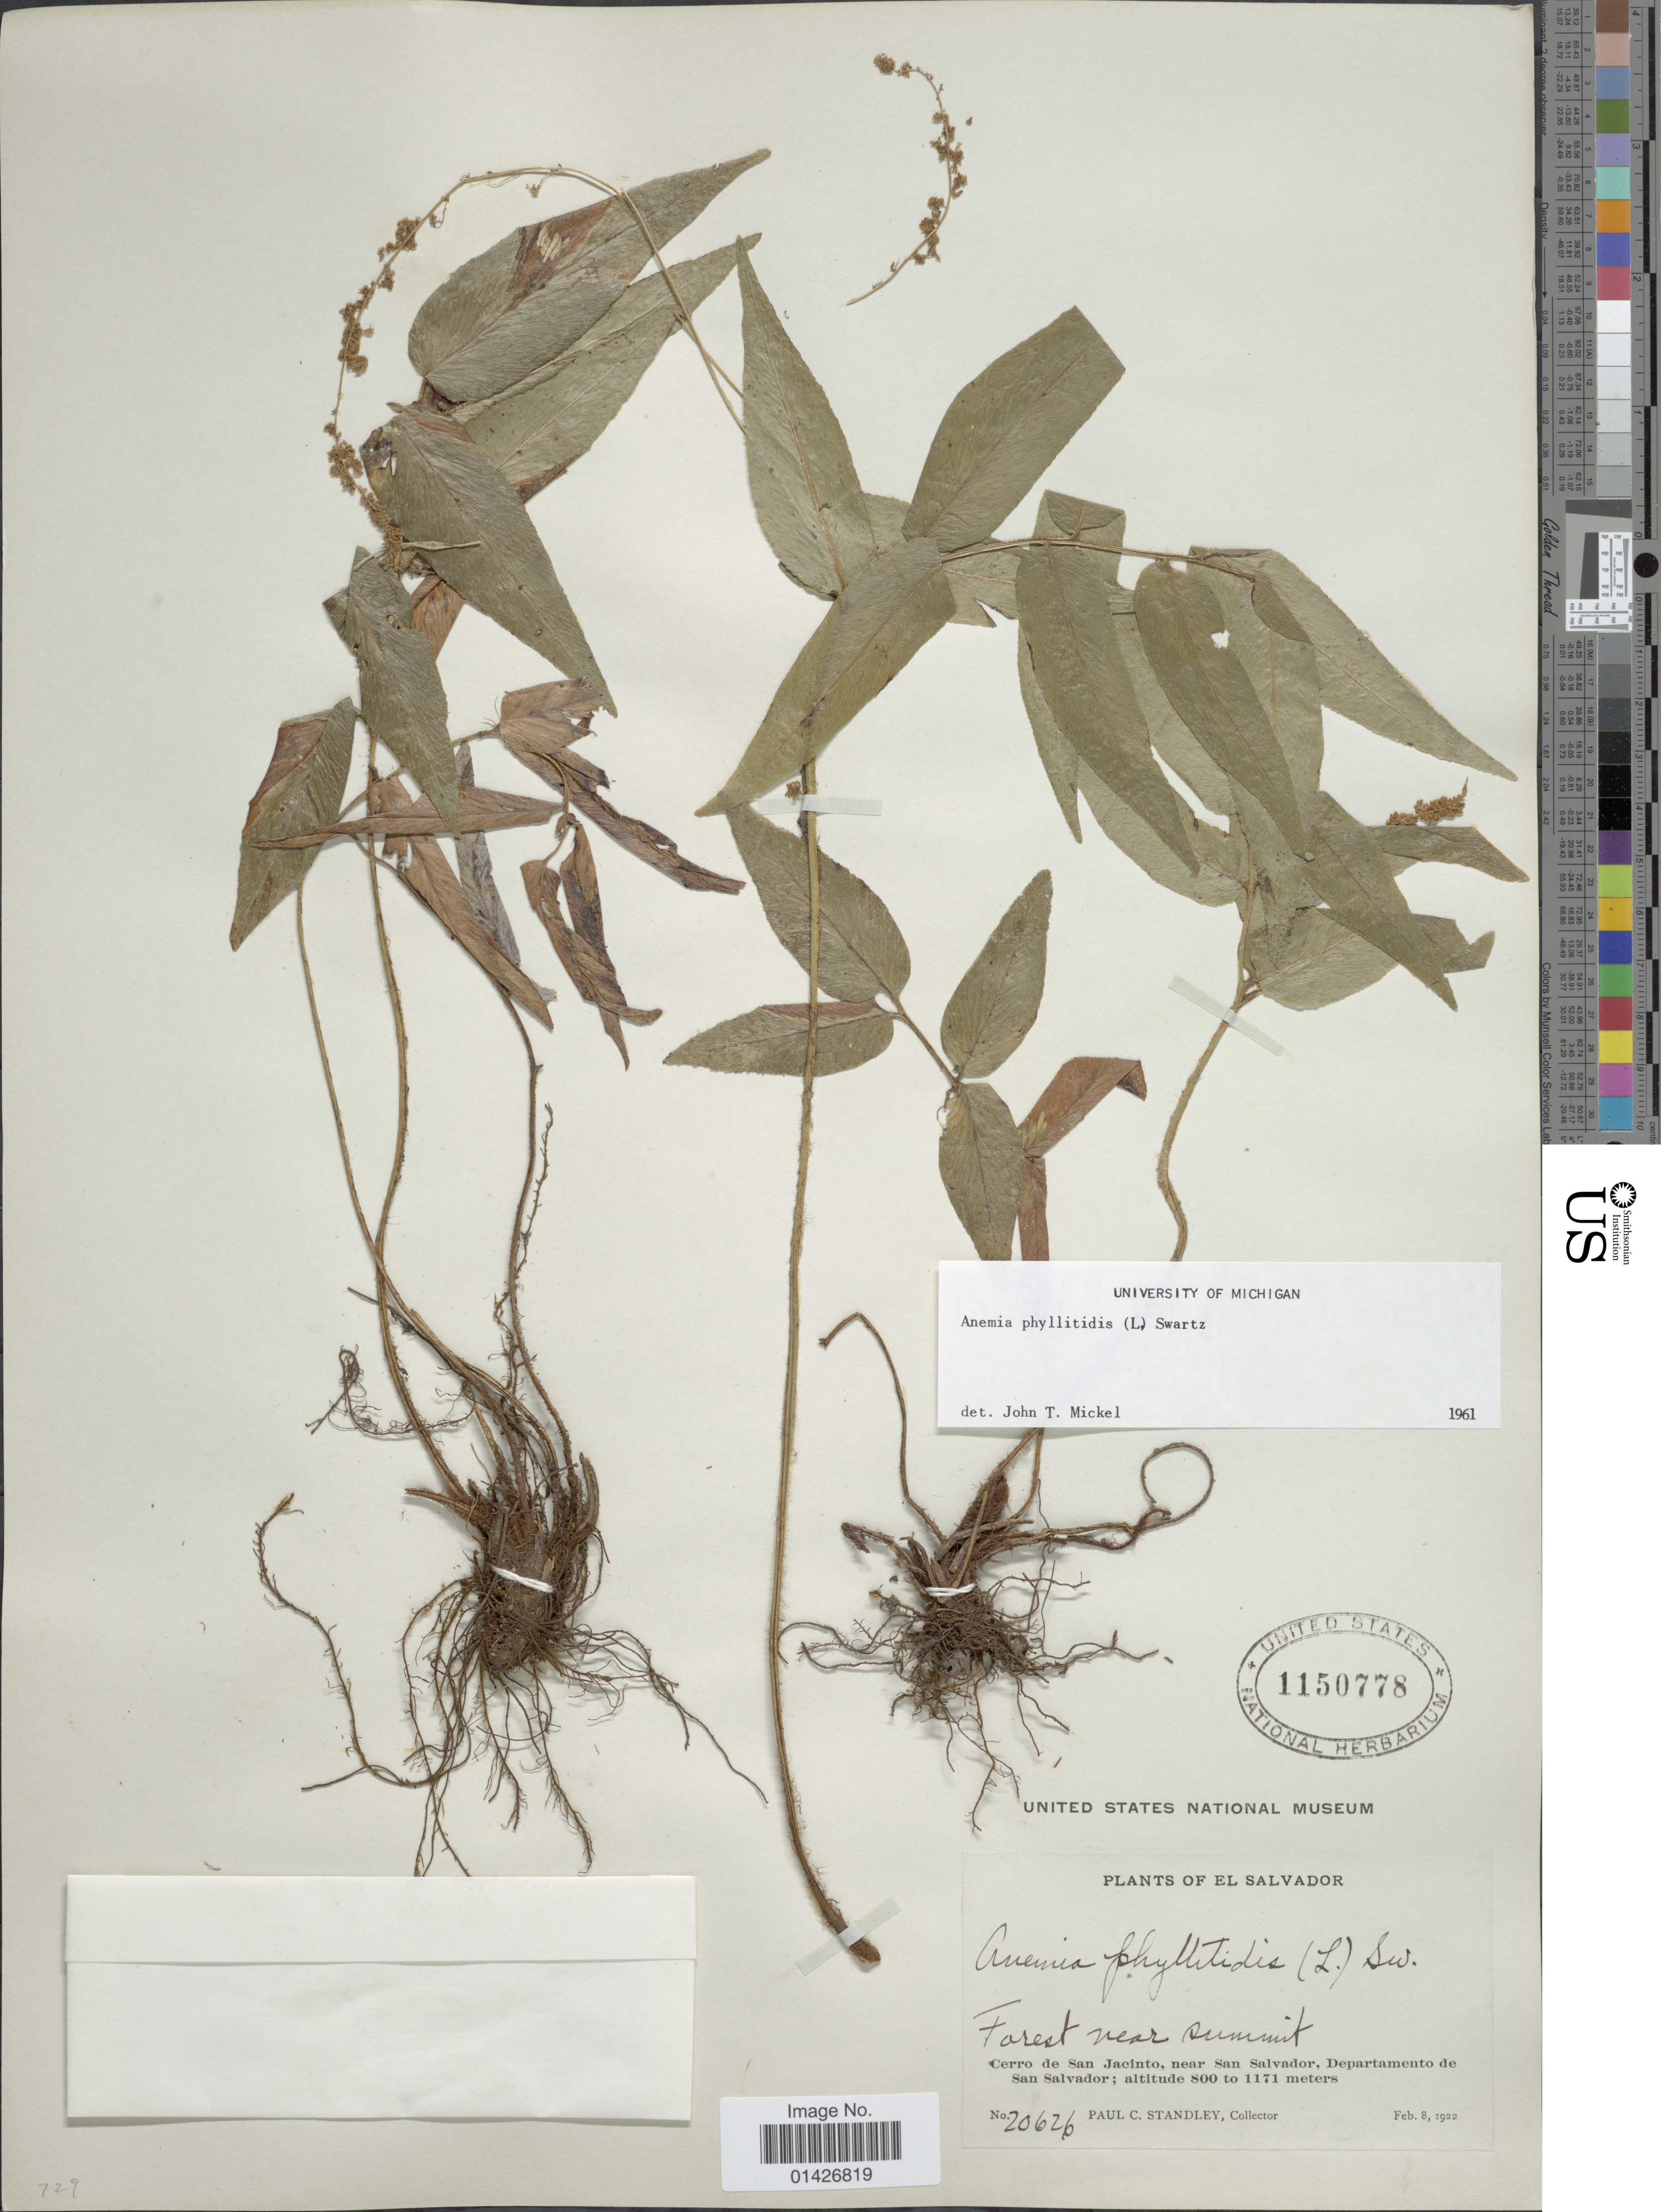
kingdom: Plantae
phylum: Tracheophyta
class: Polypodiopsida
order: Schizaeales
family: Anemiaceae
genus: Anemia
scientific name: Anemia phyllitidis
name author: (L.) Sw.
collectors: P. C. Standley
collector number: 20626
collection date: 1922-02-08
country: El Salvador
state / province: San Salvador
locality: Forest near summit, cerro de San Jacinto, near San Salvador,Departamento San Salvador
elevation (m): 800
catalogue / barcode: US 1150778